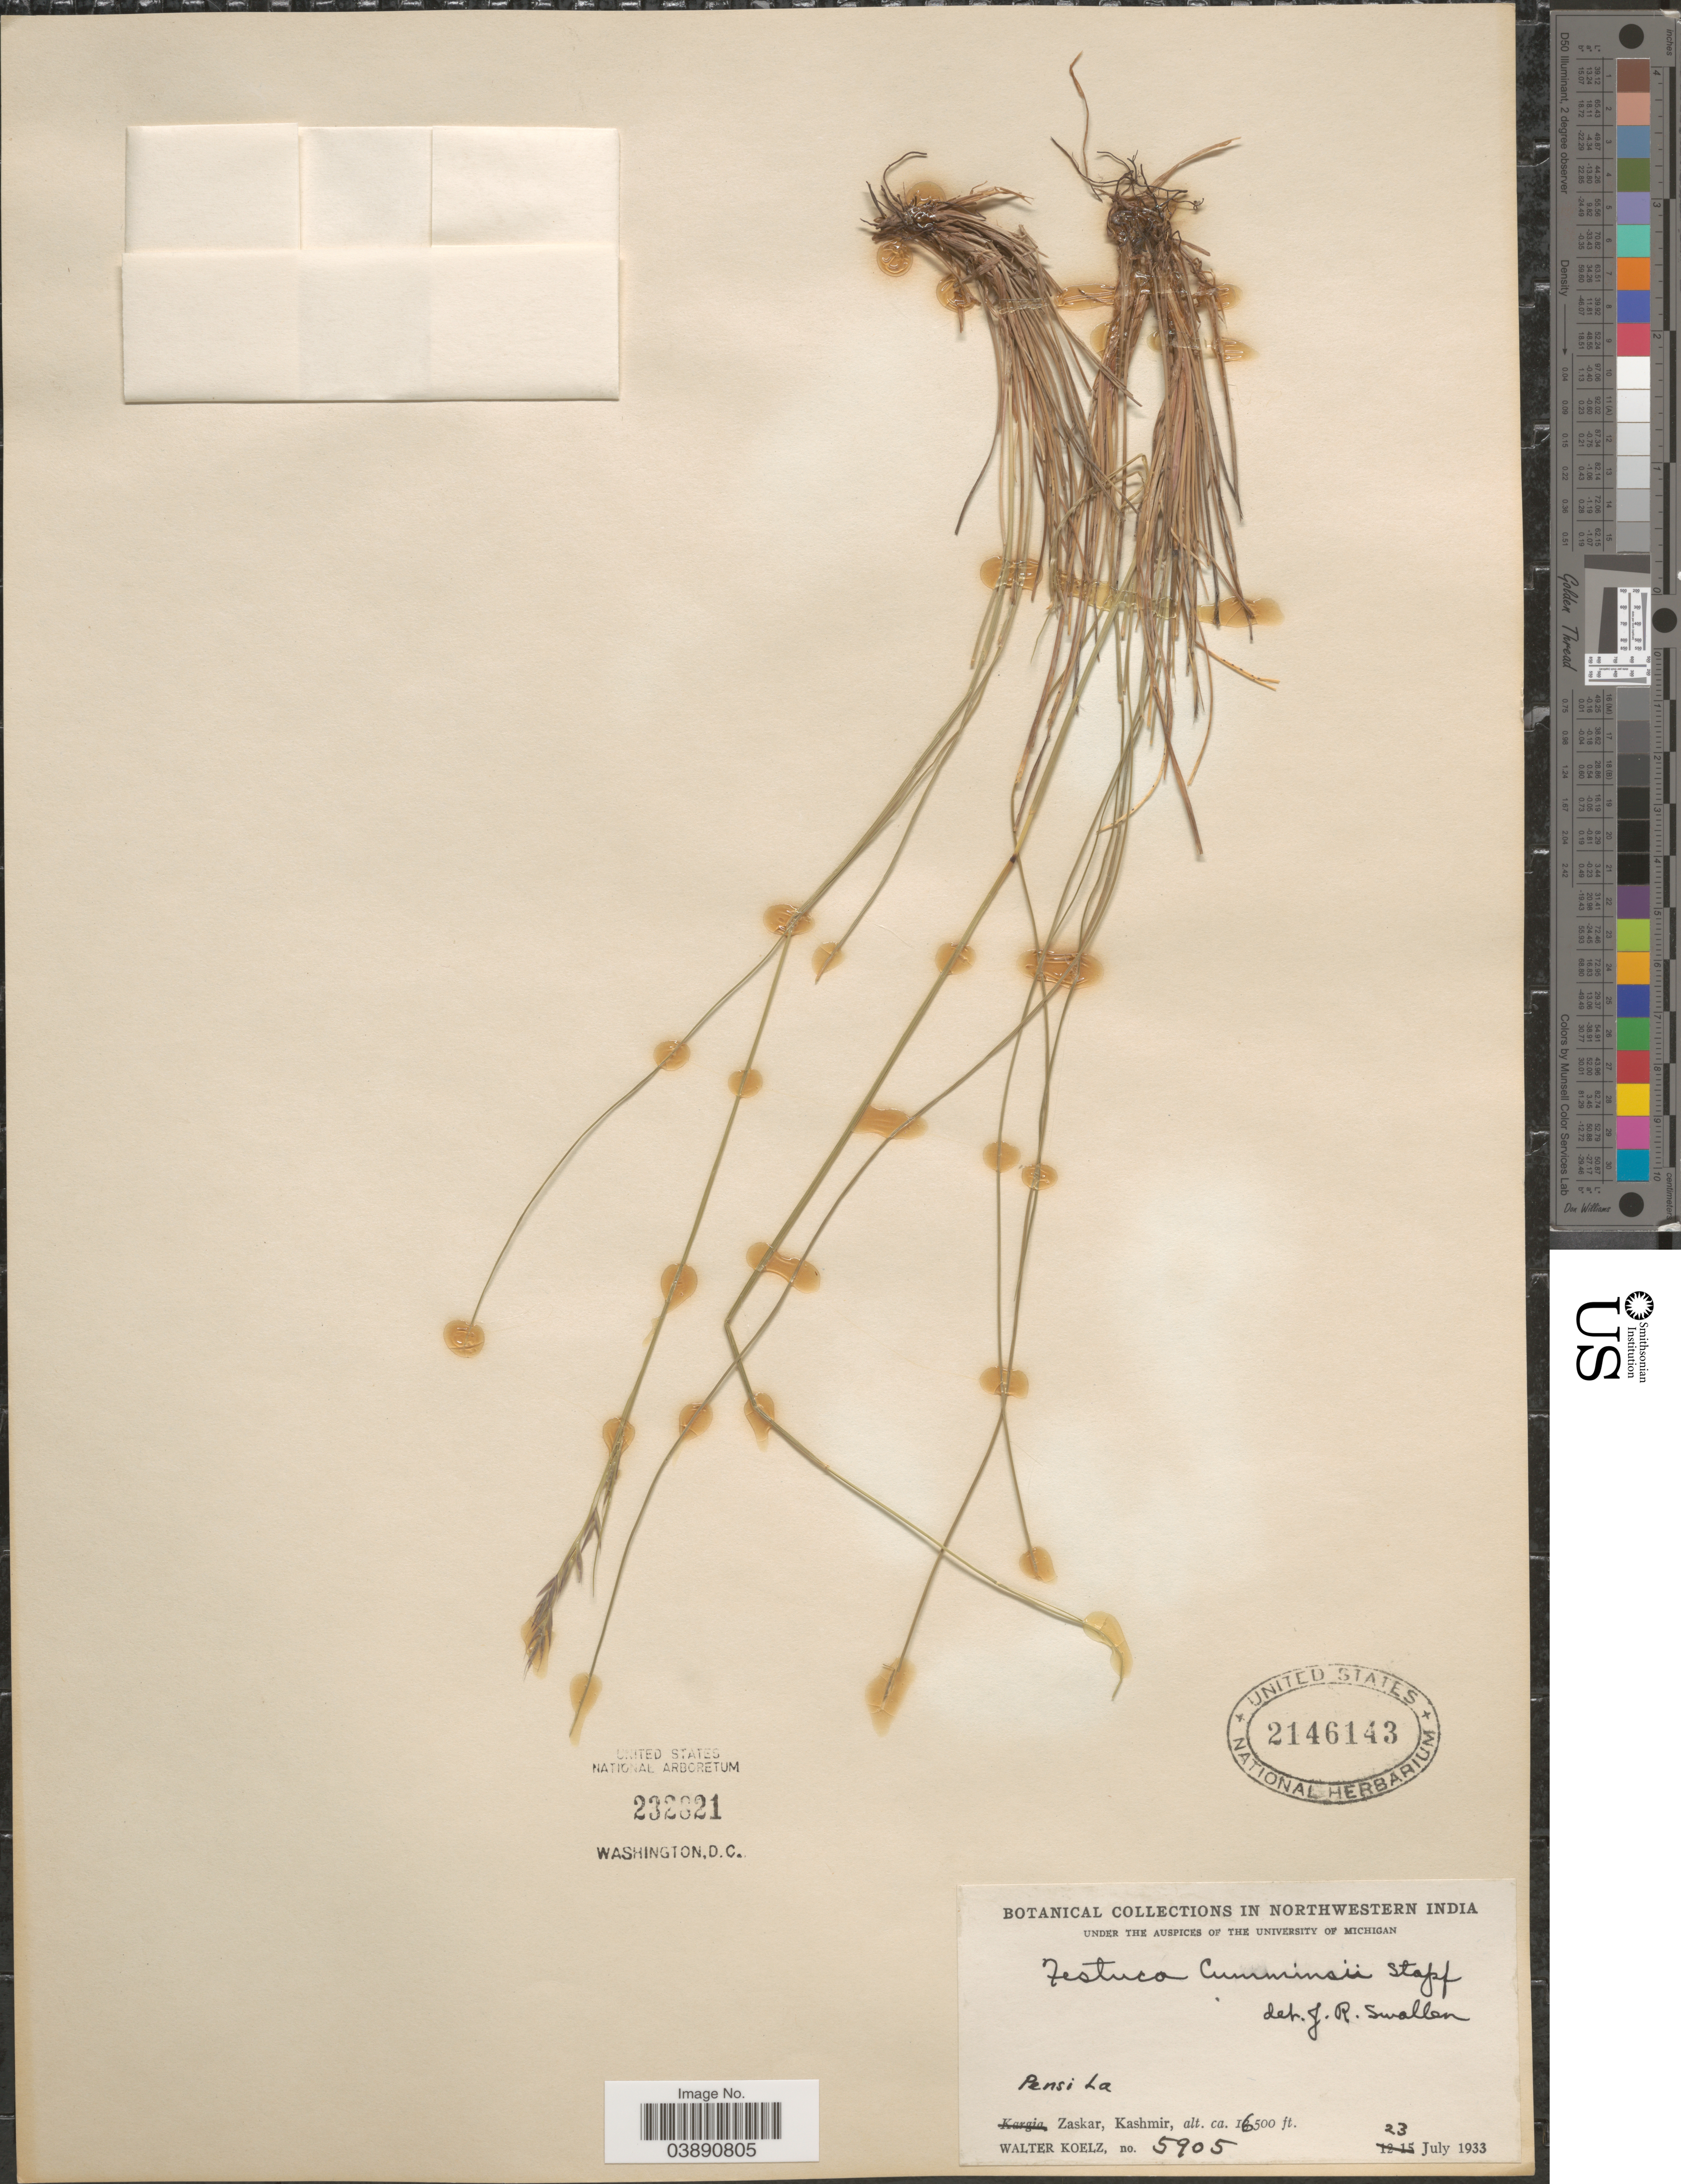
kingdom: Plantae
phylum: Tracheophyta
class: Liliopsida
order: Poales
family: Poaceae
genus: Festuca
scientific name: Festuca cumminsii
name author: Stapf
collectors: W. N. Koelz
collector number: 5905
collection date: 1933-07-23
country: India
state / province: Jammu and Kashmir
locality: Northwestern India. Pensi La. Zaskar, Kashmir.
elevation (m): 5029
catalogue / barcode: US 2146143